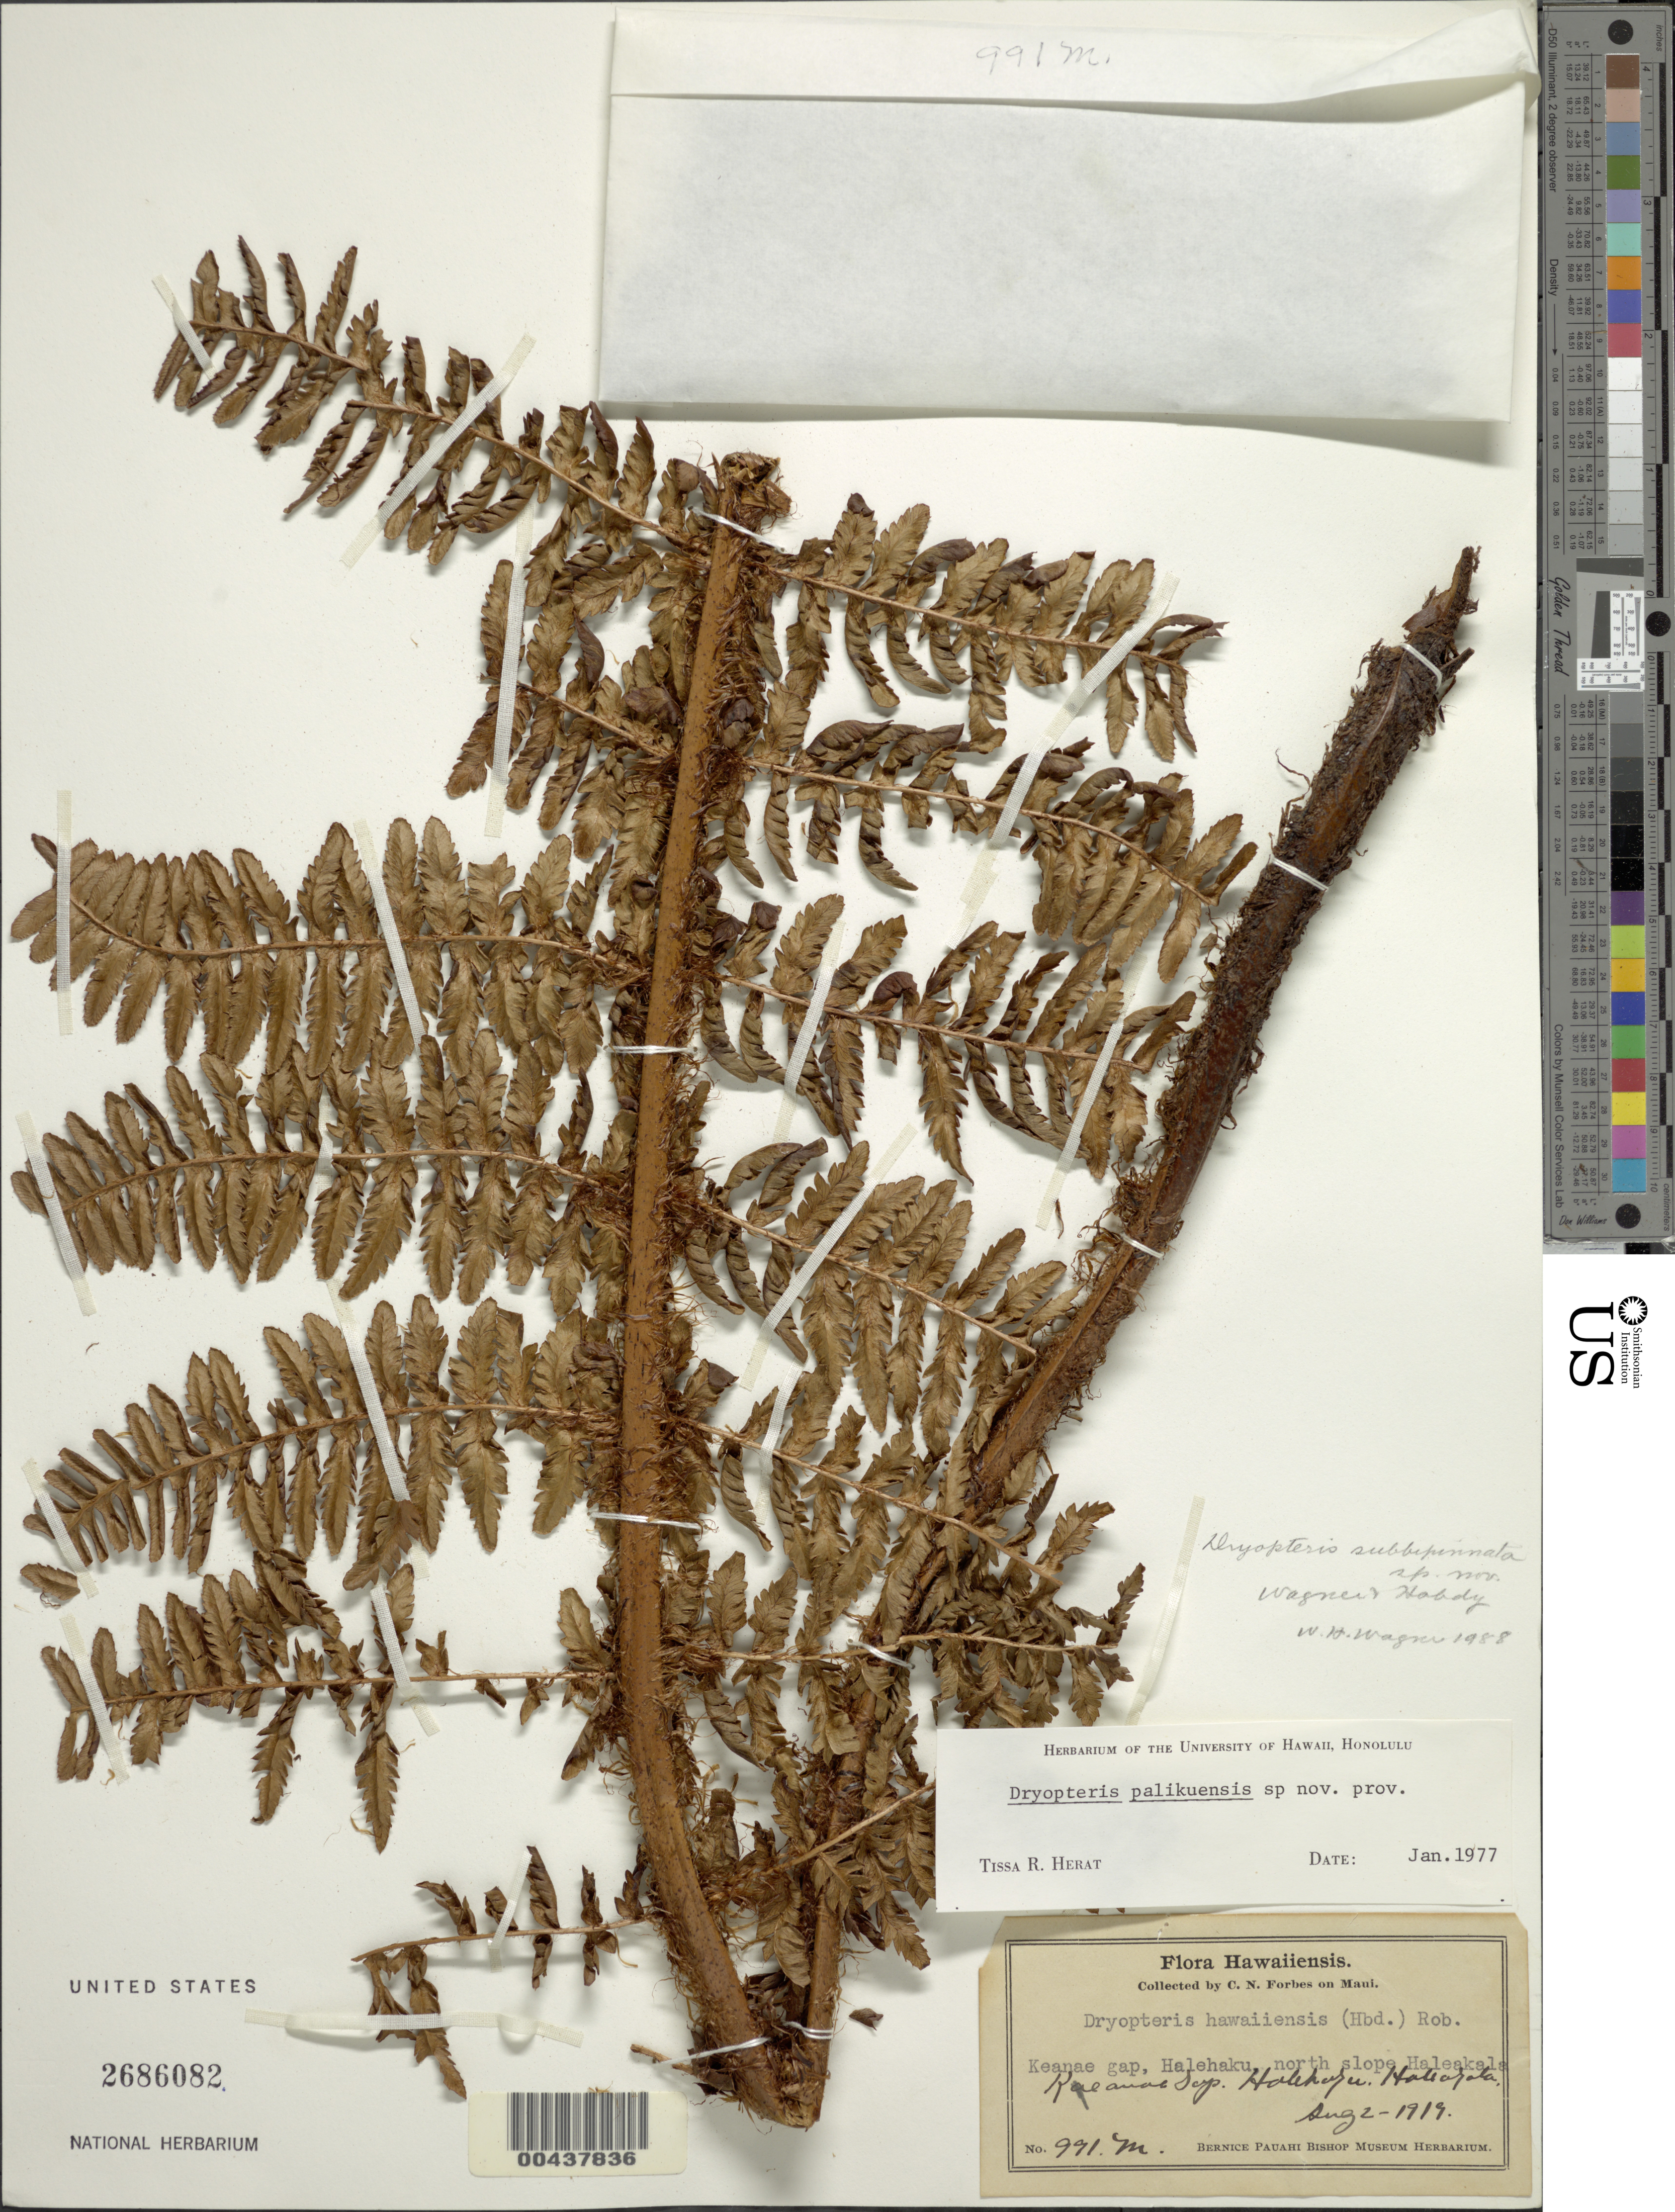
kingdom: Plantae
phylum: Tracheophyta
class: Polypodiopsida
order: Polypodiales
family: Dryopteridaceae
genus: Dryopteris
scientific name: Dryopteris subtripinnata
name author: (Miq.) Kuntze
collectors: C. N. Forbes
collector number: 991.M.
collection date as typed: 2 Aug 1919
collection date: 1919-08-02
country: United States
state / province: Hawaii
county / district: Maui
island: Maui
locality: Keanae Gap, Halehaku, N slope Haleakala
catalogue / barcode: US 2686082